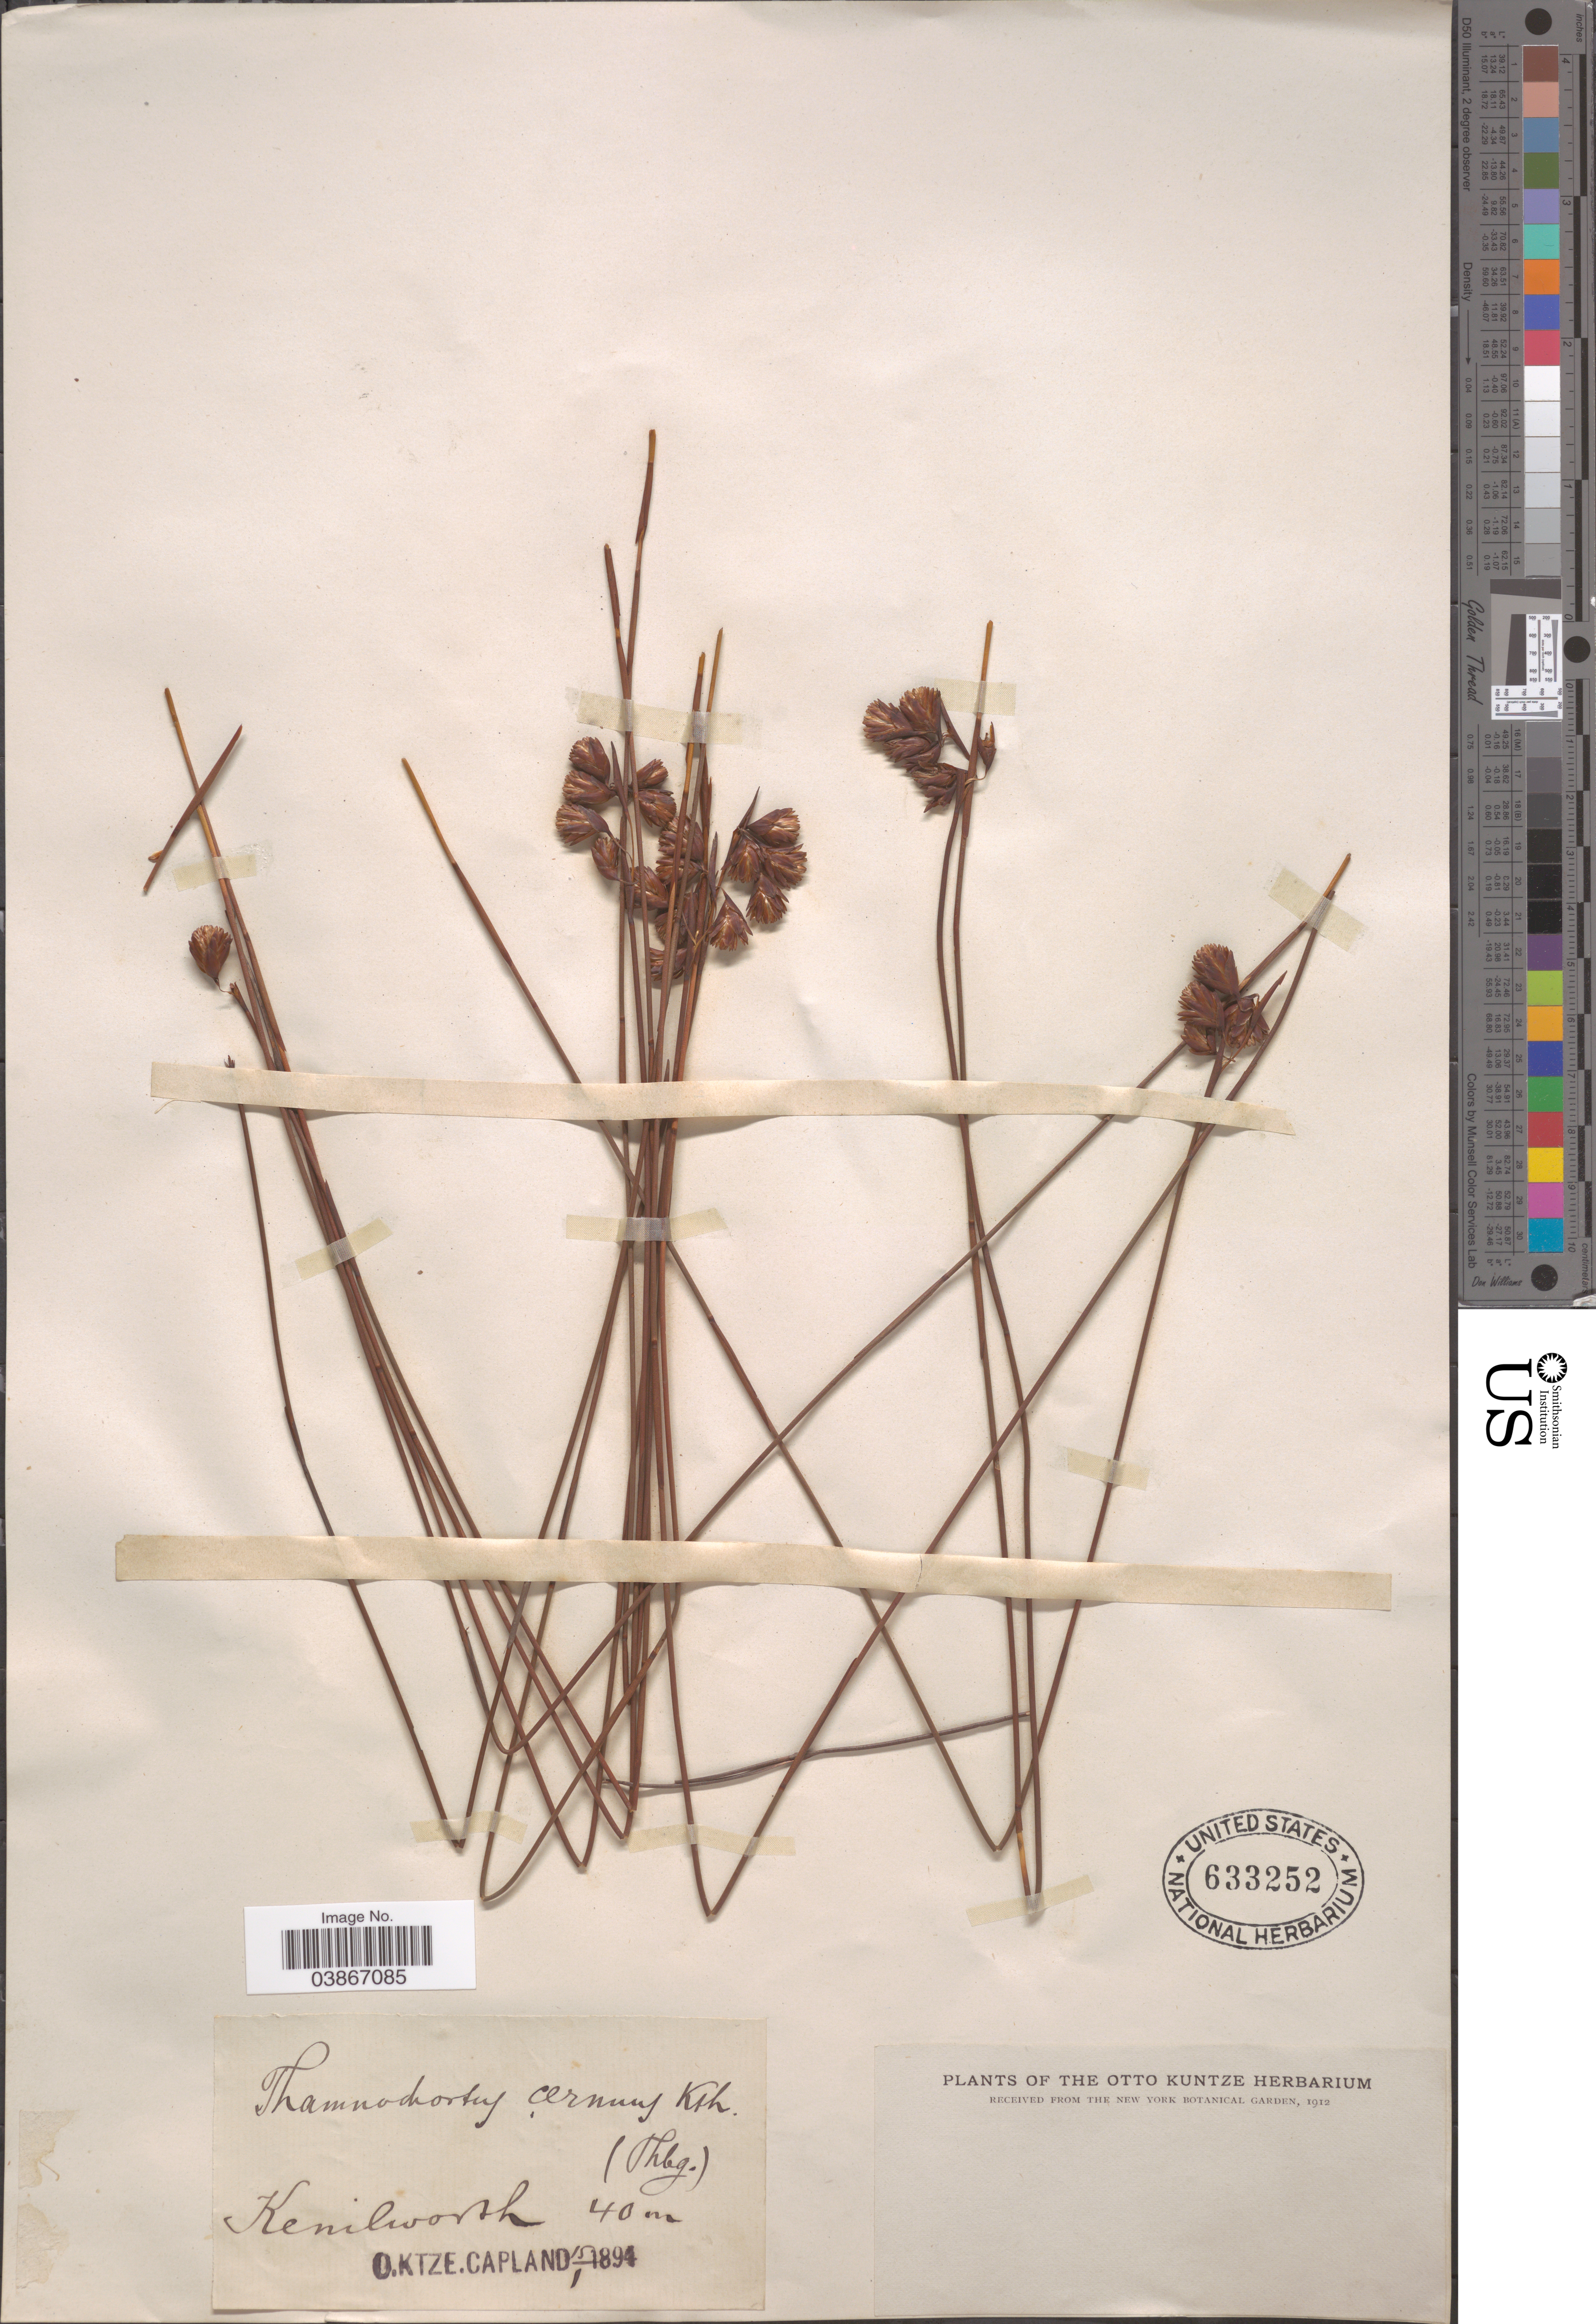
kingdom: Plantae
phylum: Tracheophyta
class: Liliopsida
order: Poales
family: Restionaceae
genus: Thamnochortus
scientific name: Thamnochortus cernuus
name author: (L. f.) Kunth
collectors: C.E.O. Kuntze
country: South Africa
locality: Kenilworth.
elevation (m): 40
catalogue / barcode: US 633252